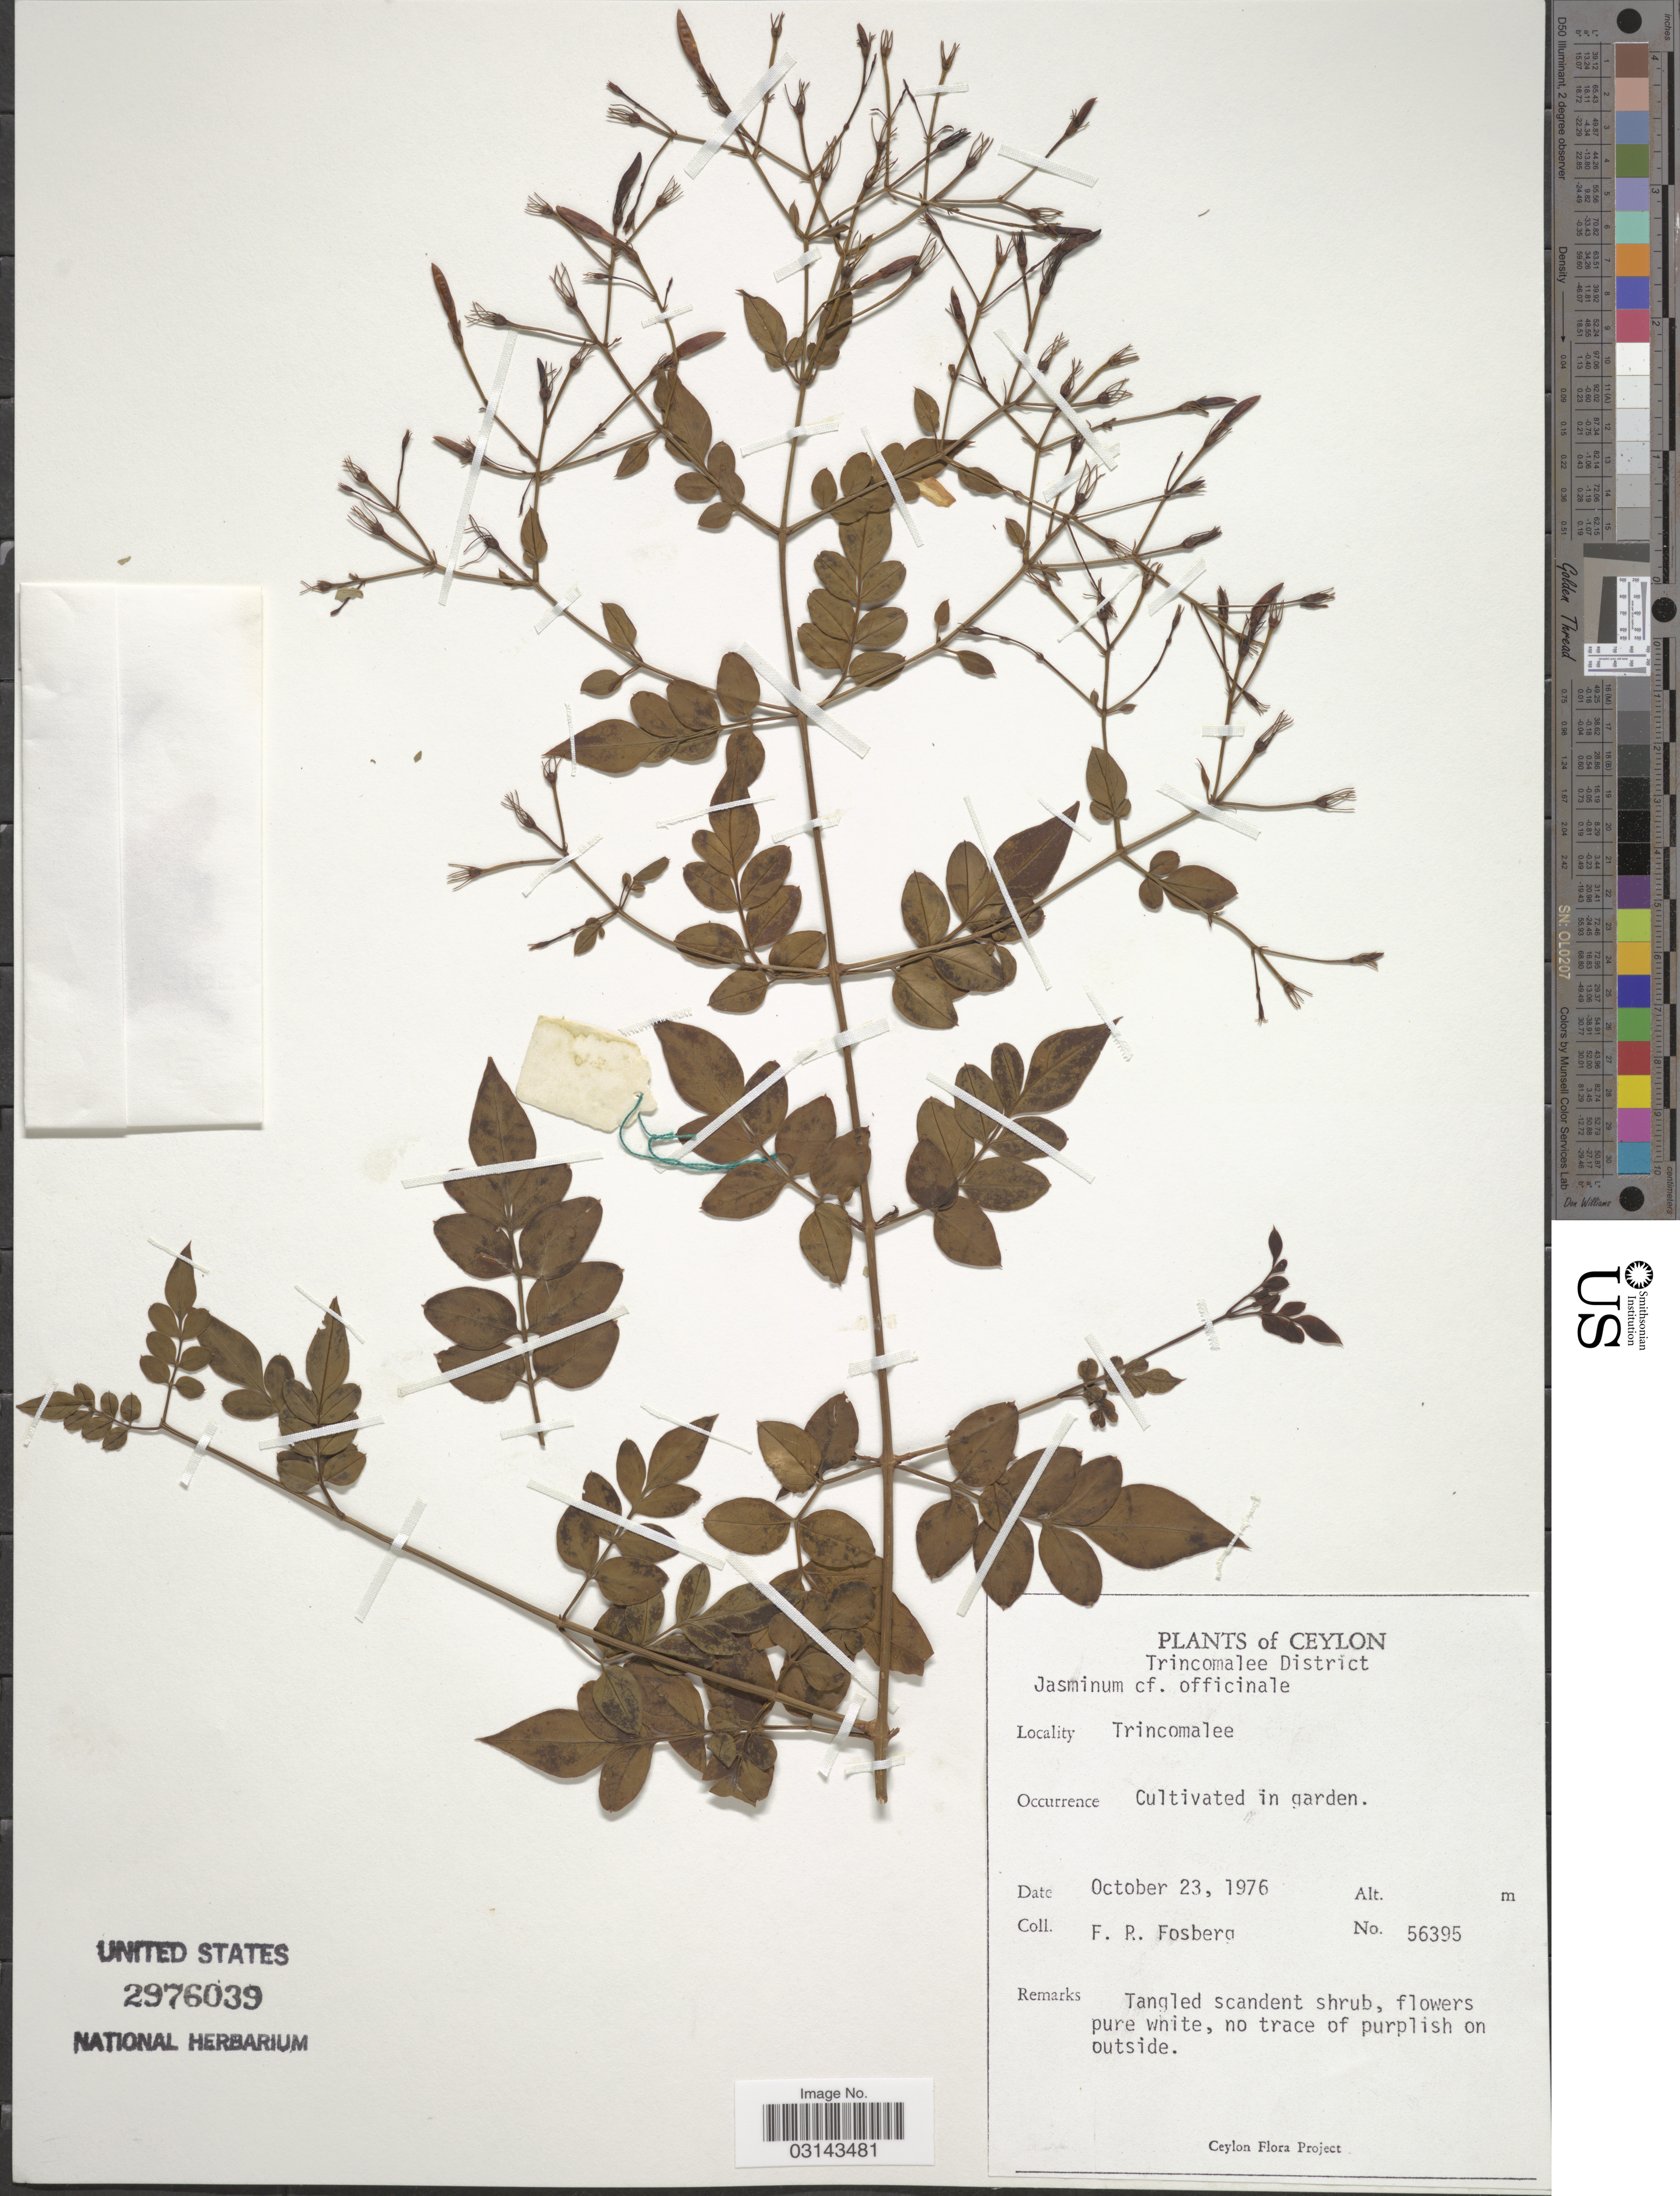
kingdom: Plantae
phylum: Tracheophyta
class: Magnoliopsida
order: Lamiales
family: Oleaceae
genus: Jasminum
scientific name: Jasminum officinale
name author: L.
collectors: F. R. Fosberg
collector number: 56395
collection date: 1976-10-23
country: Sri Lanka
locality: Ceylon. Trincomalee District. Trincomalee. In garden.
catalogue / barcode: US 2976039